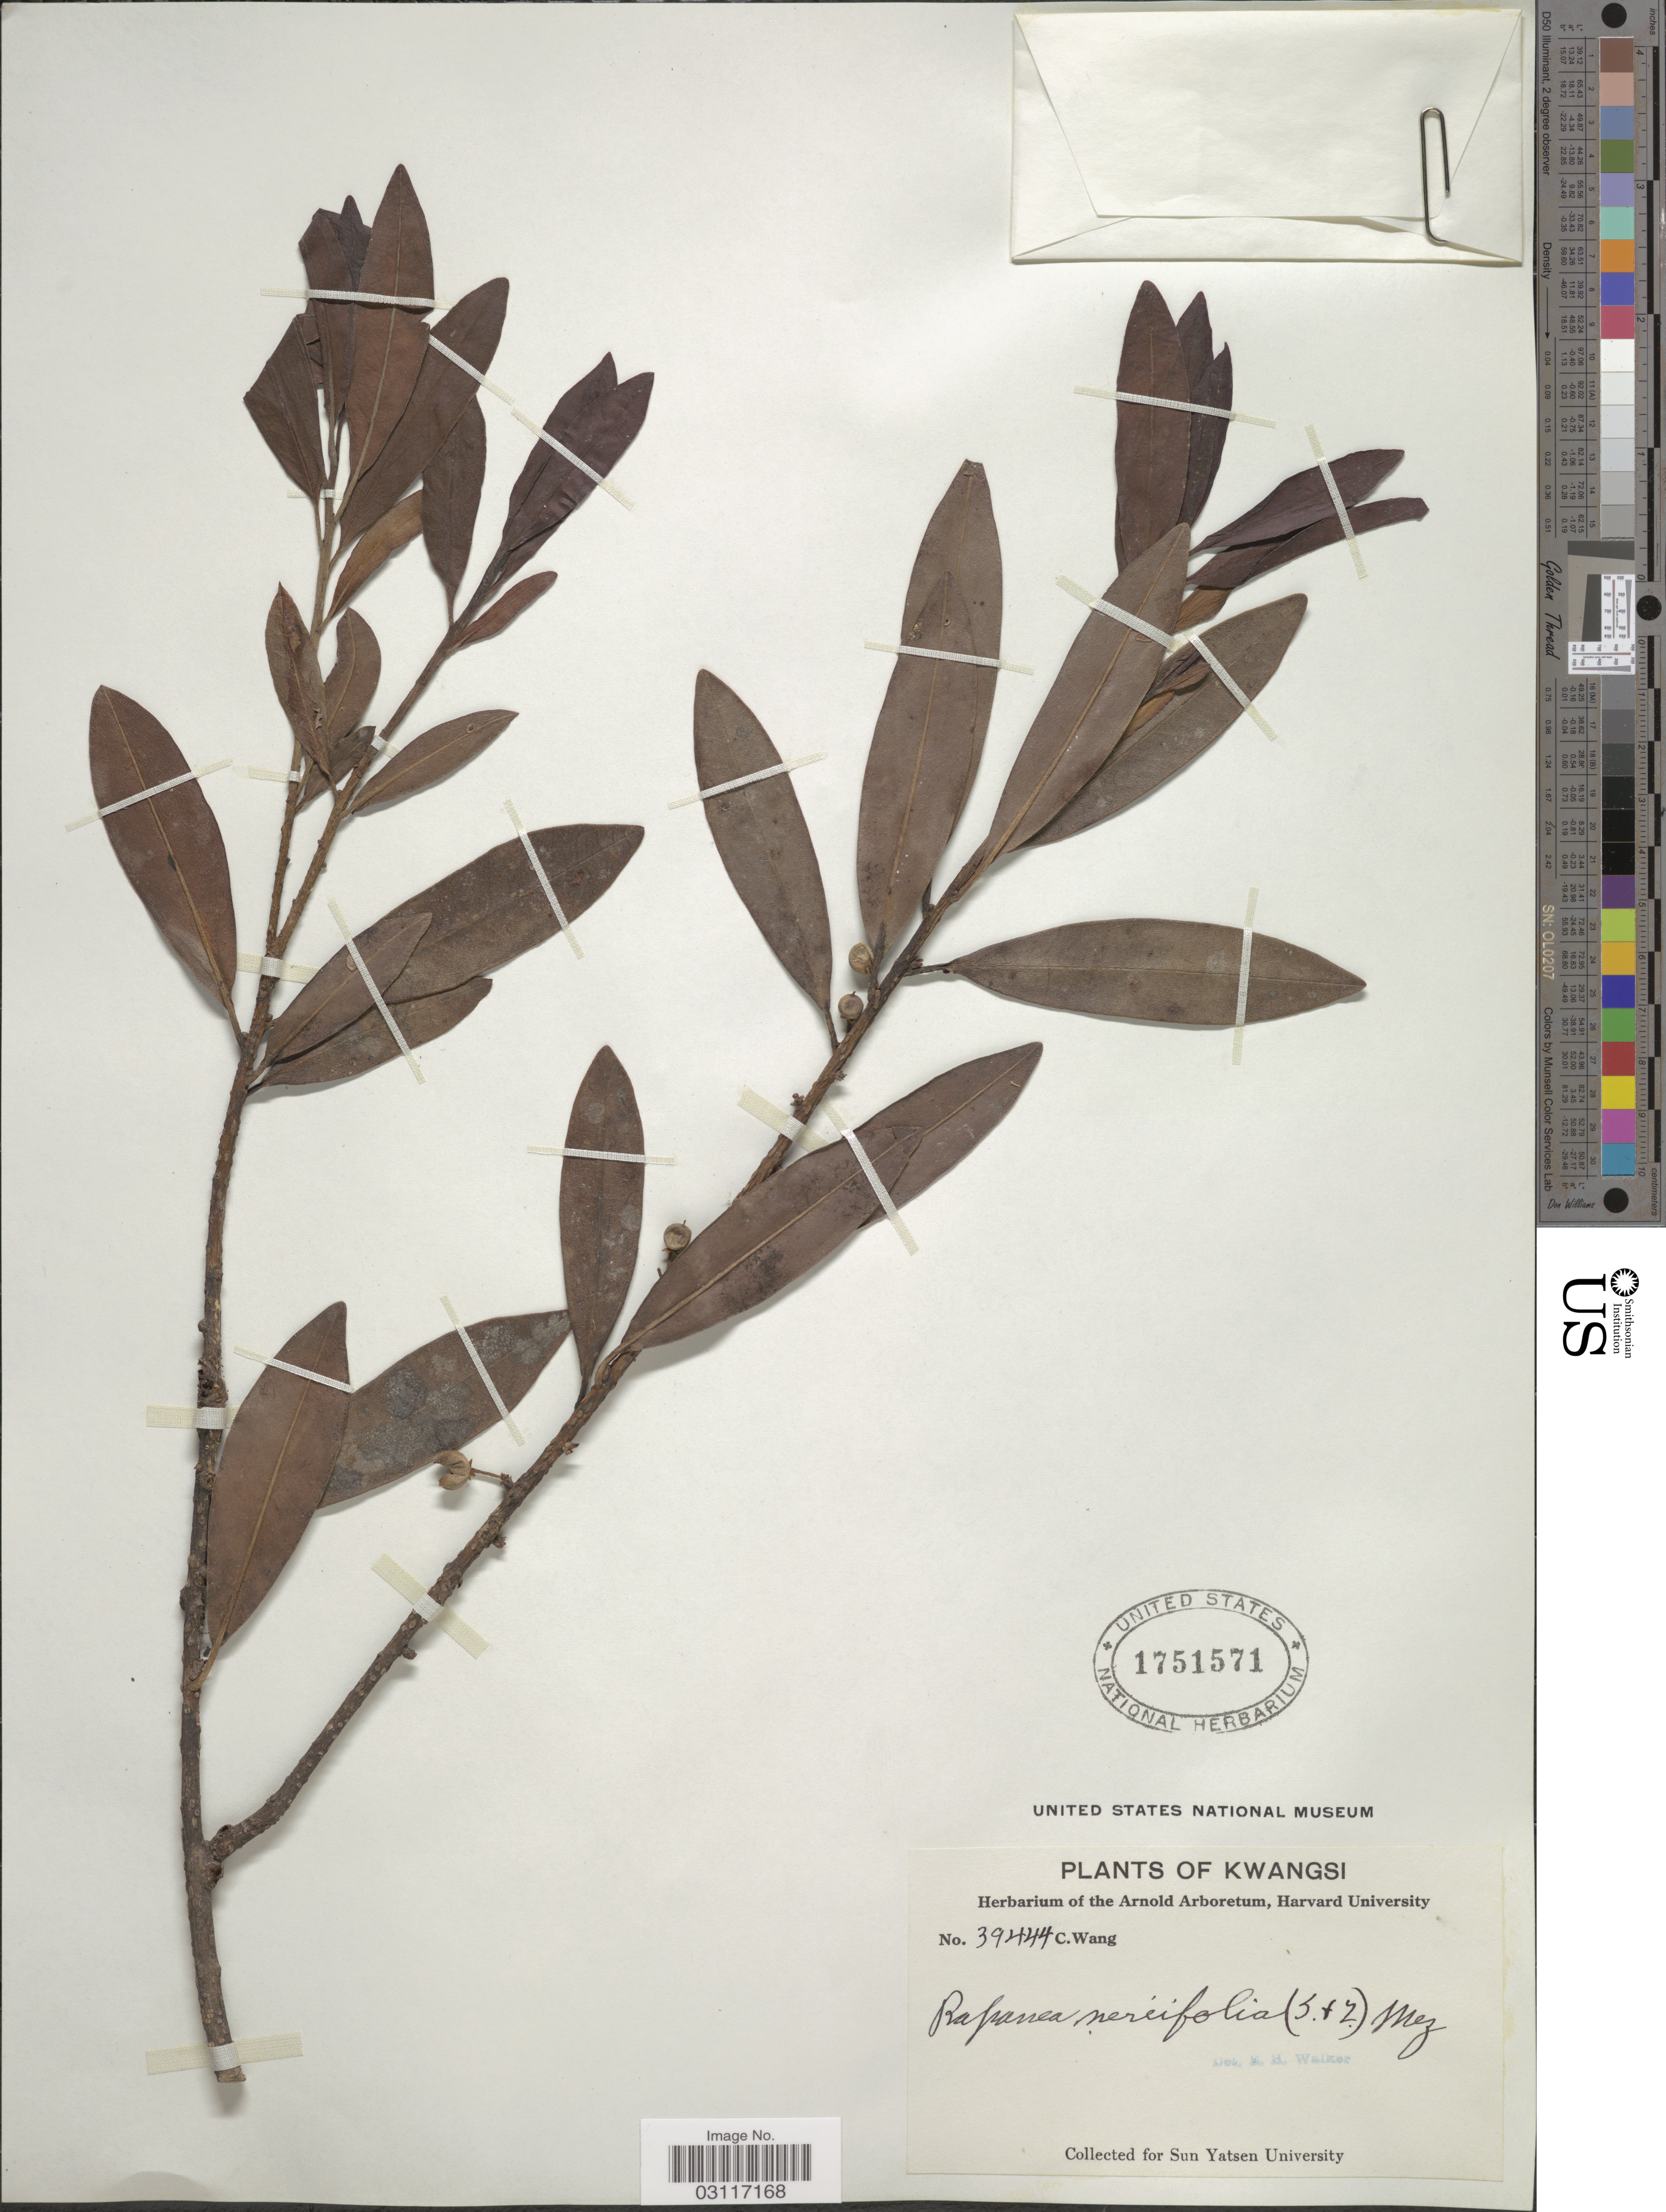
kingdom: Plantae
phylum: Tracheophyta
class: Magnoliopsida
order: Ericales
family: Primulaceae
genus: Myrsine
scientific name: Myrsine seguinii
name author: H. Lév.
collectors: C. Wang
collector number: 39444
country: China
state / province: Guangxi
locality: Kwangsi.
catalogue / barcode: US 1751571